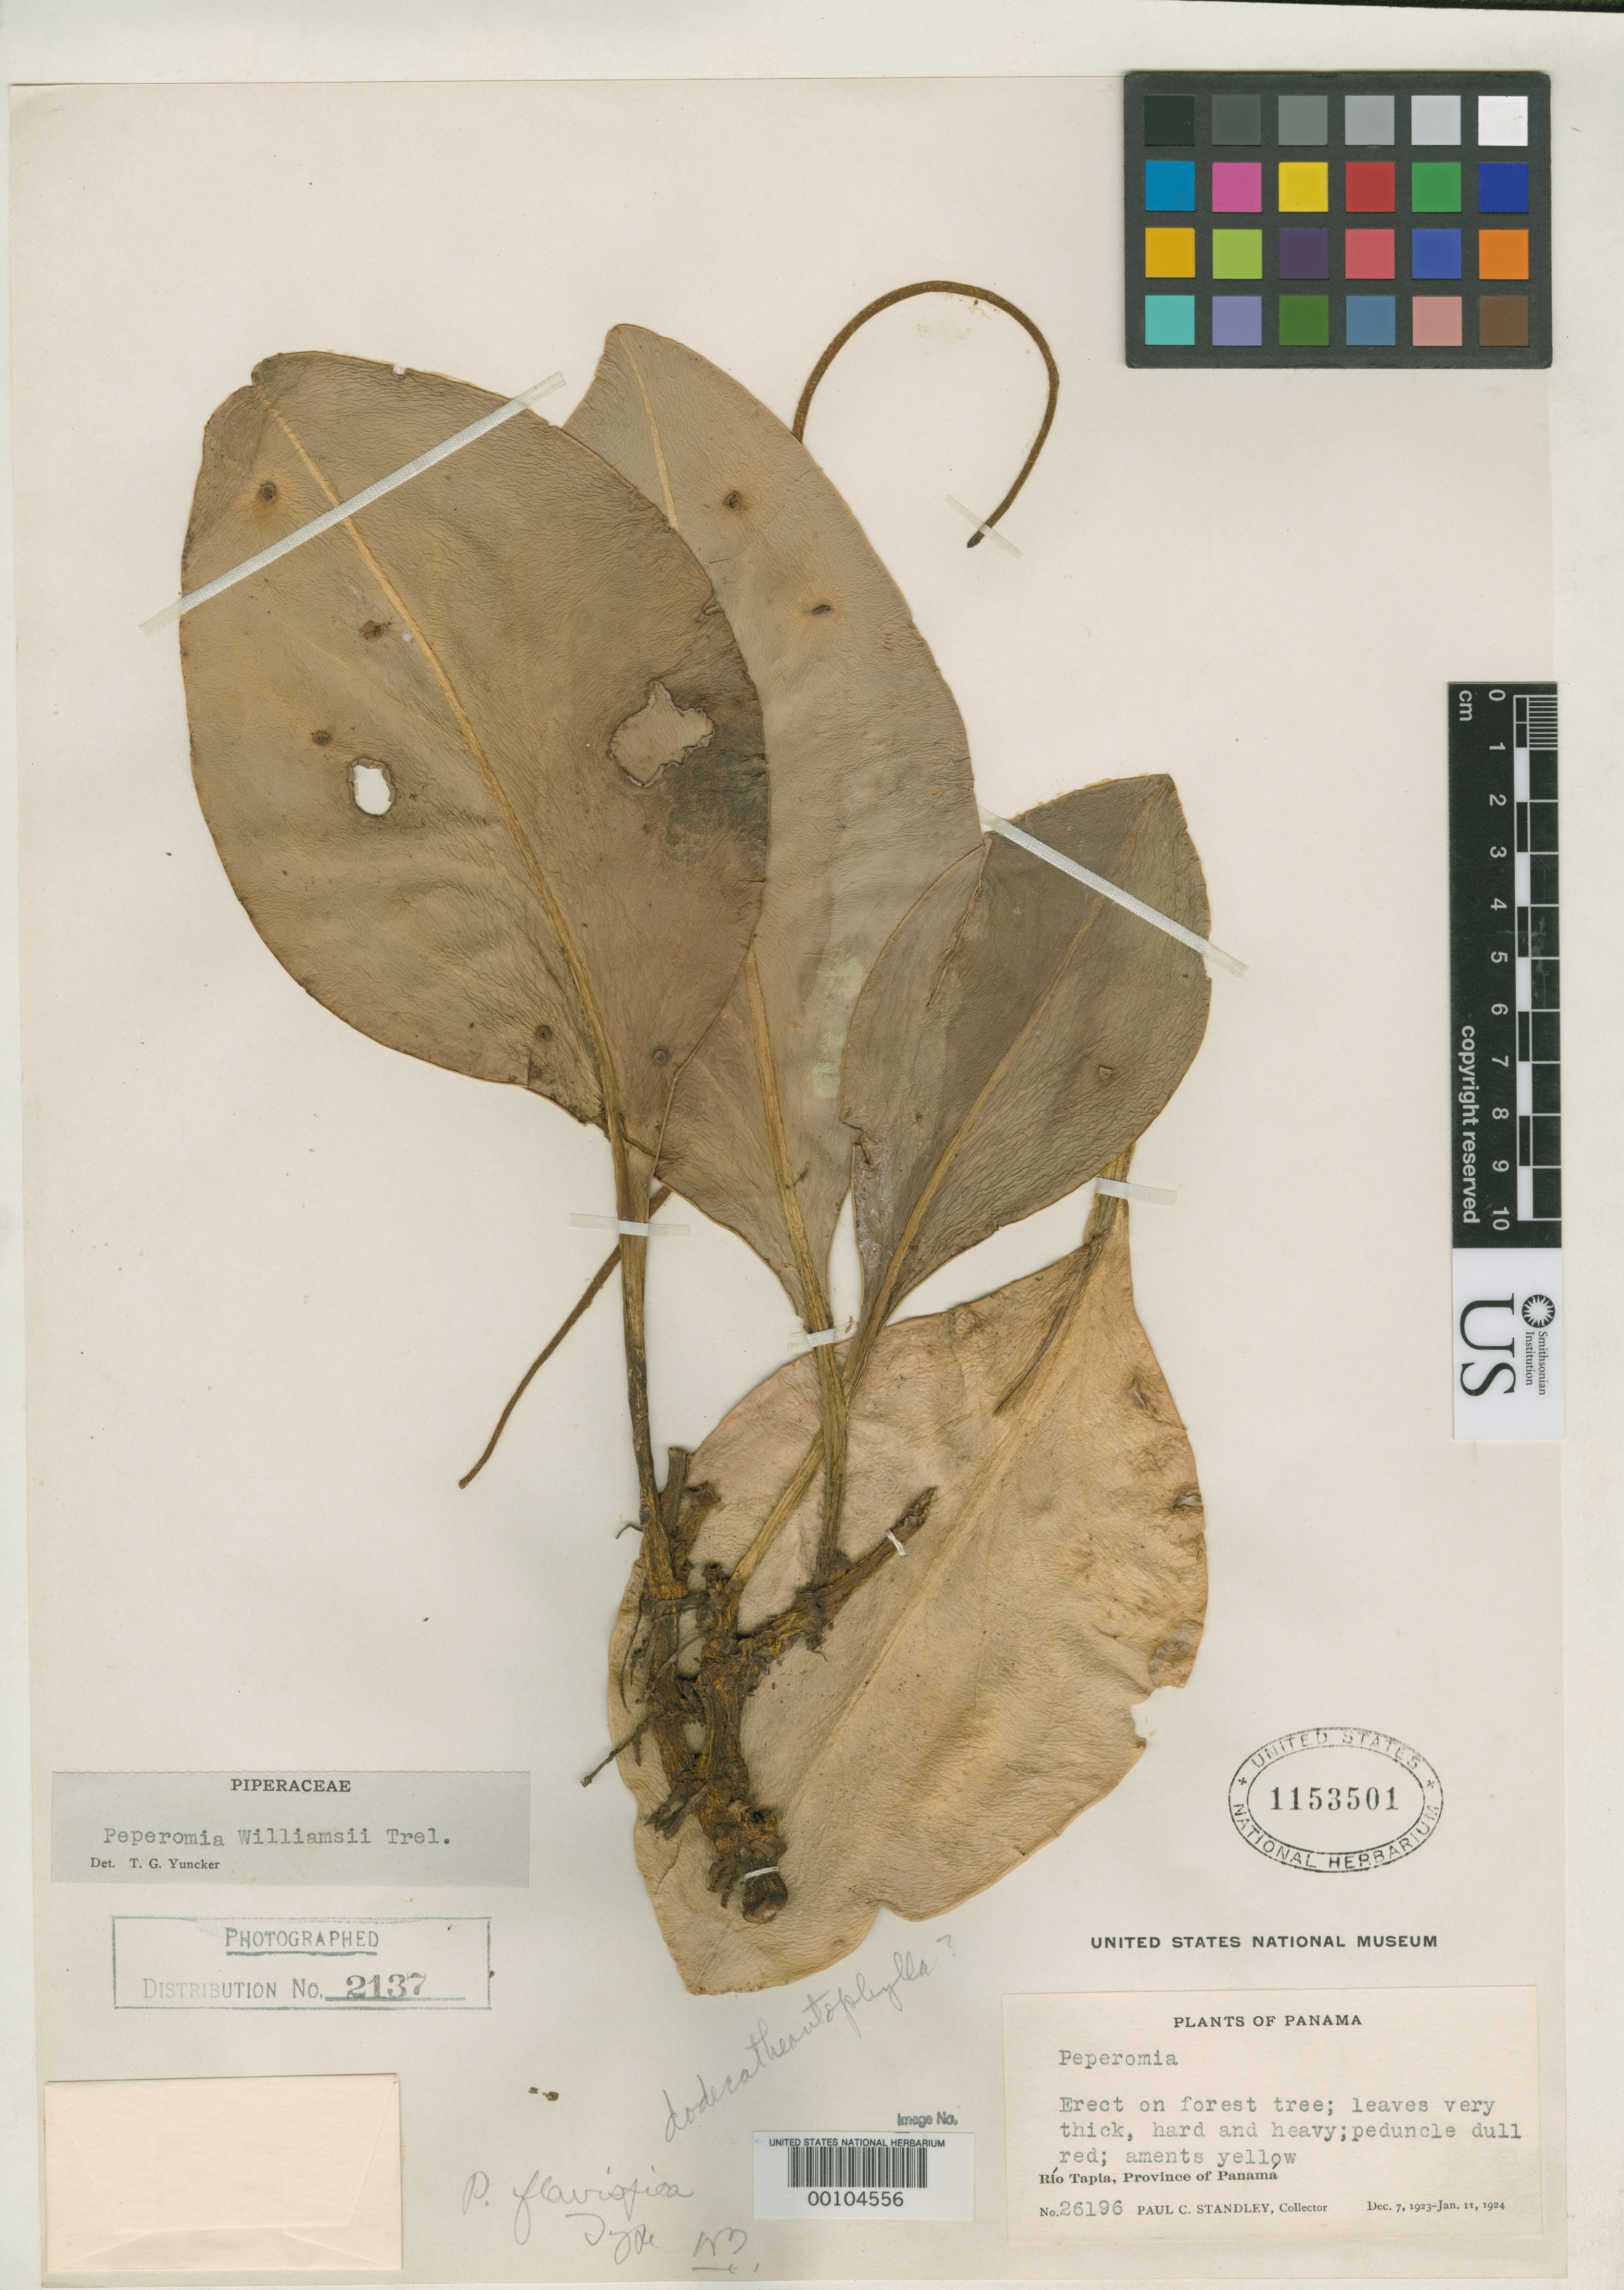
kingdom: Plantae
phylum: Tracheophyta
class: Magnoliopsida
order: Piperales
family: Piperaceae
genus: Peperomia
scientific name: Peperomia flavispica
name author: Trel.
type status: Holotype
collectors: P. C. Standley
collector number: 26196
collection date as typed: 07 Dec 1923 to 11 Jan 1924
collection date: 1923-12-07/1924-01-11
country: Panama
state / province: Panamá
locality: Rio Tapia.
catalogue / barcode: US 1153501